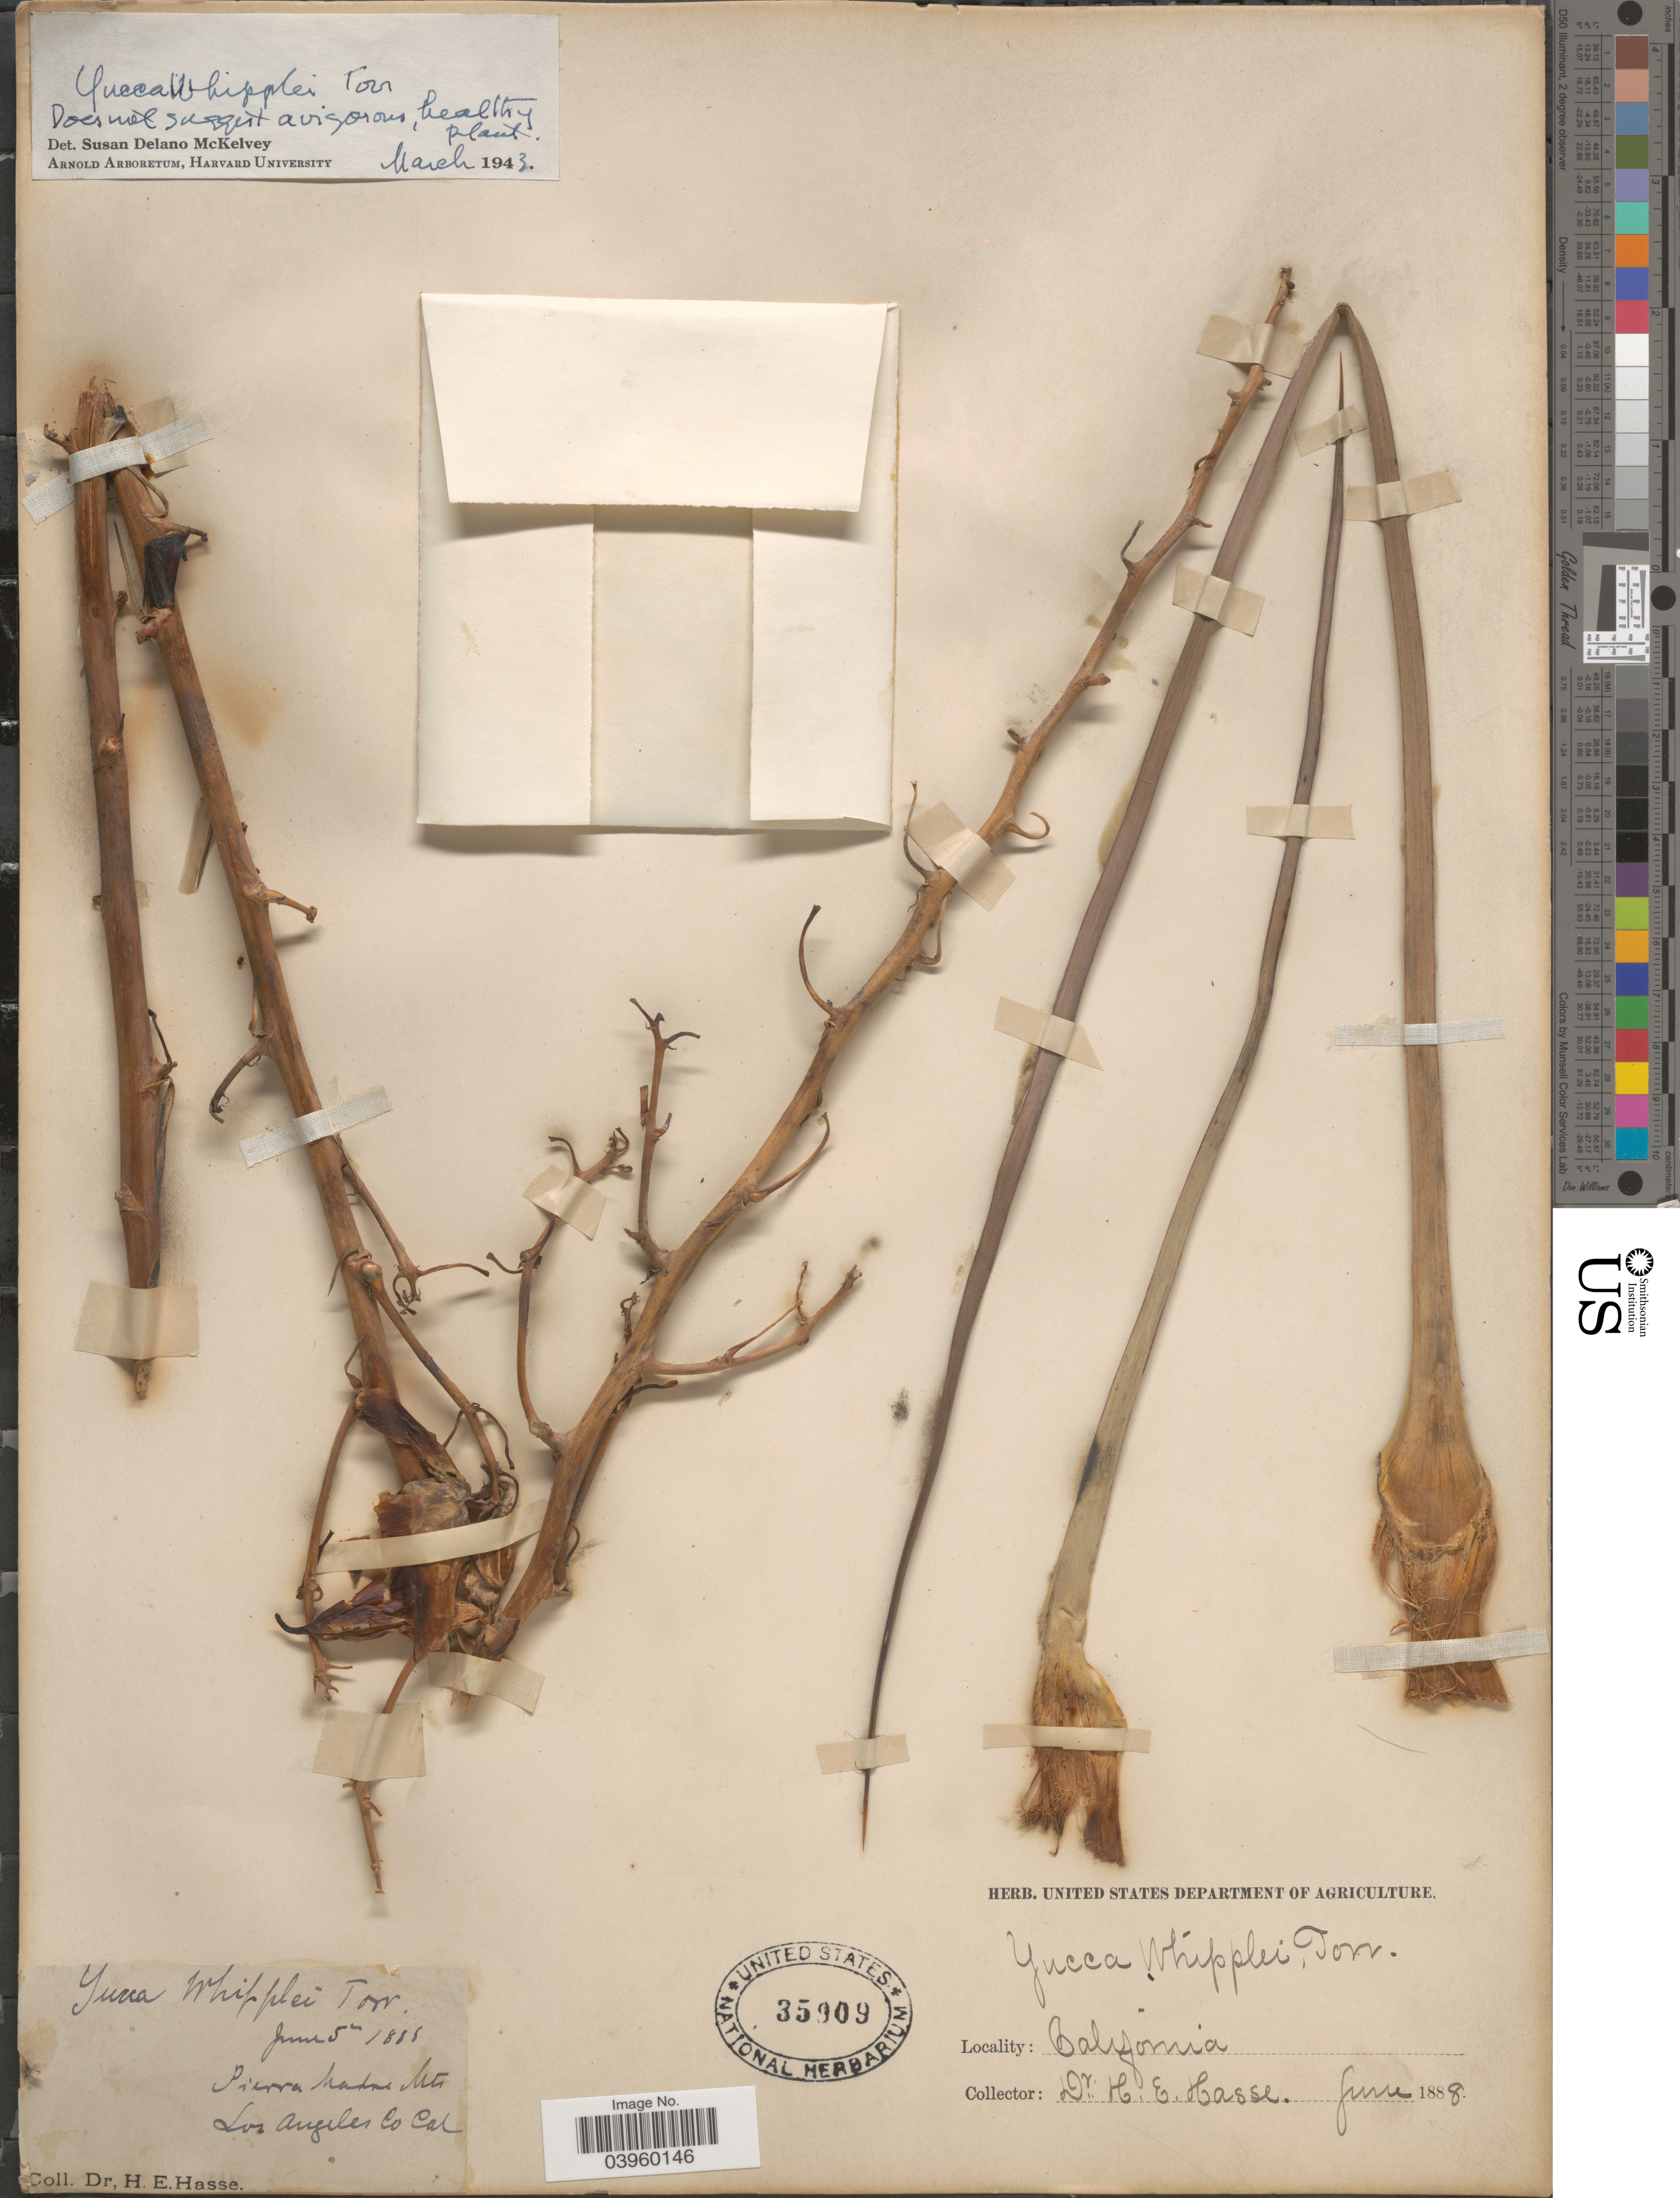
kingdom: Plantae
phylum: Tracheophyta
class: Liliopsida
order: Asparagales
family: Asparagaceae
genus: Yucca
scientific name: Yucca whipplei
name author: Torr.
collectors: H. E. Hasse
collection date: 1888-06-05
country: United States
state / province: California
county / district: Los Angeles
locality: Sierra Nevada Mts. Los Angeles Co.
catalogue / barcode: US 35909